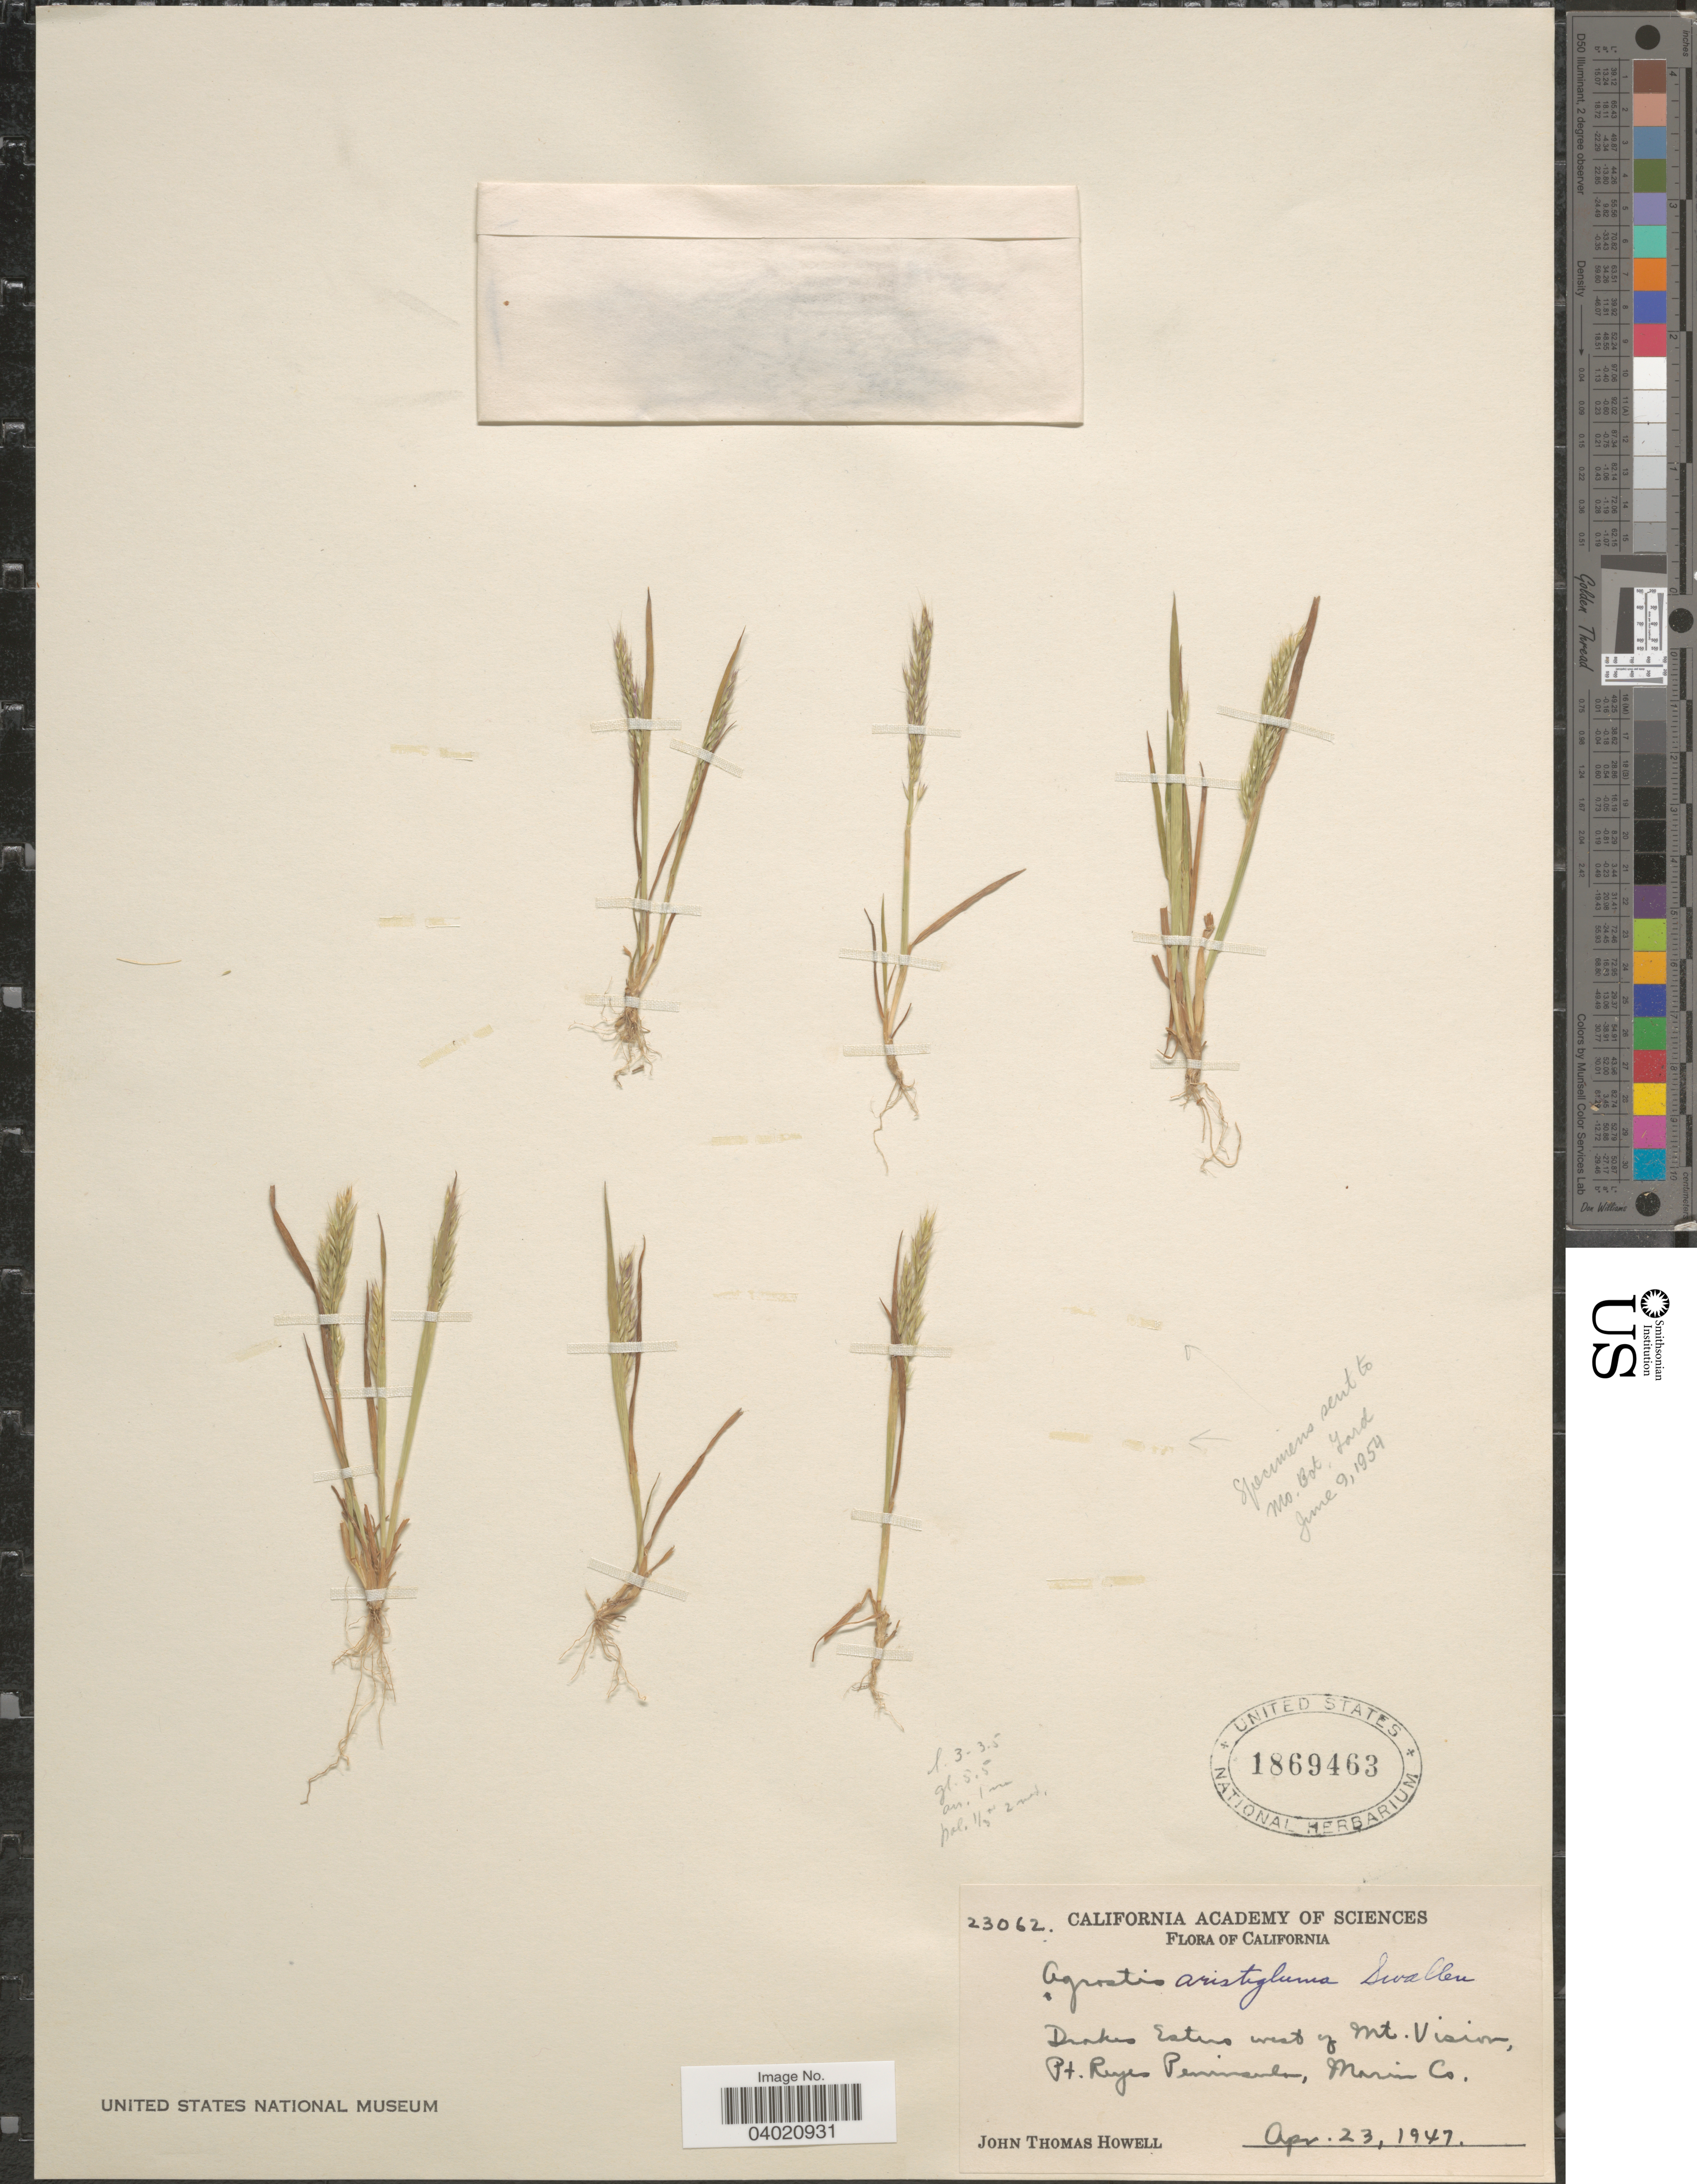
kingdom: Plantae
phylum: Tracheophyta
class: Liliopsida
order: Poales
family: Poaceae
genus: Agrostis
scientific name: Agrostis microphylla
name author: Steud.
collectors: J. T. Howell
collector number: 23062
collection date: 1947-04-23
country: United States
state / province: California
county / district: Marin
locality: Dunkes Estero west of Mt. Vision, Pt. Reyes Peninsula, Marin Co.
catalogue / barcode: US 1869463